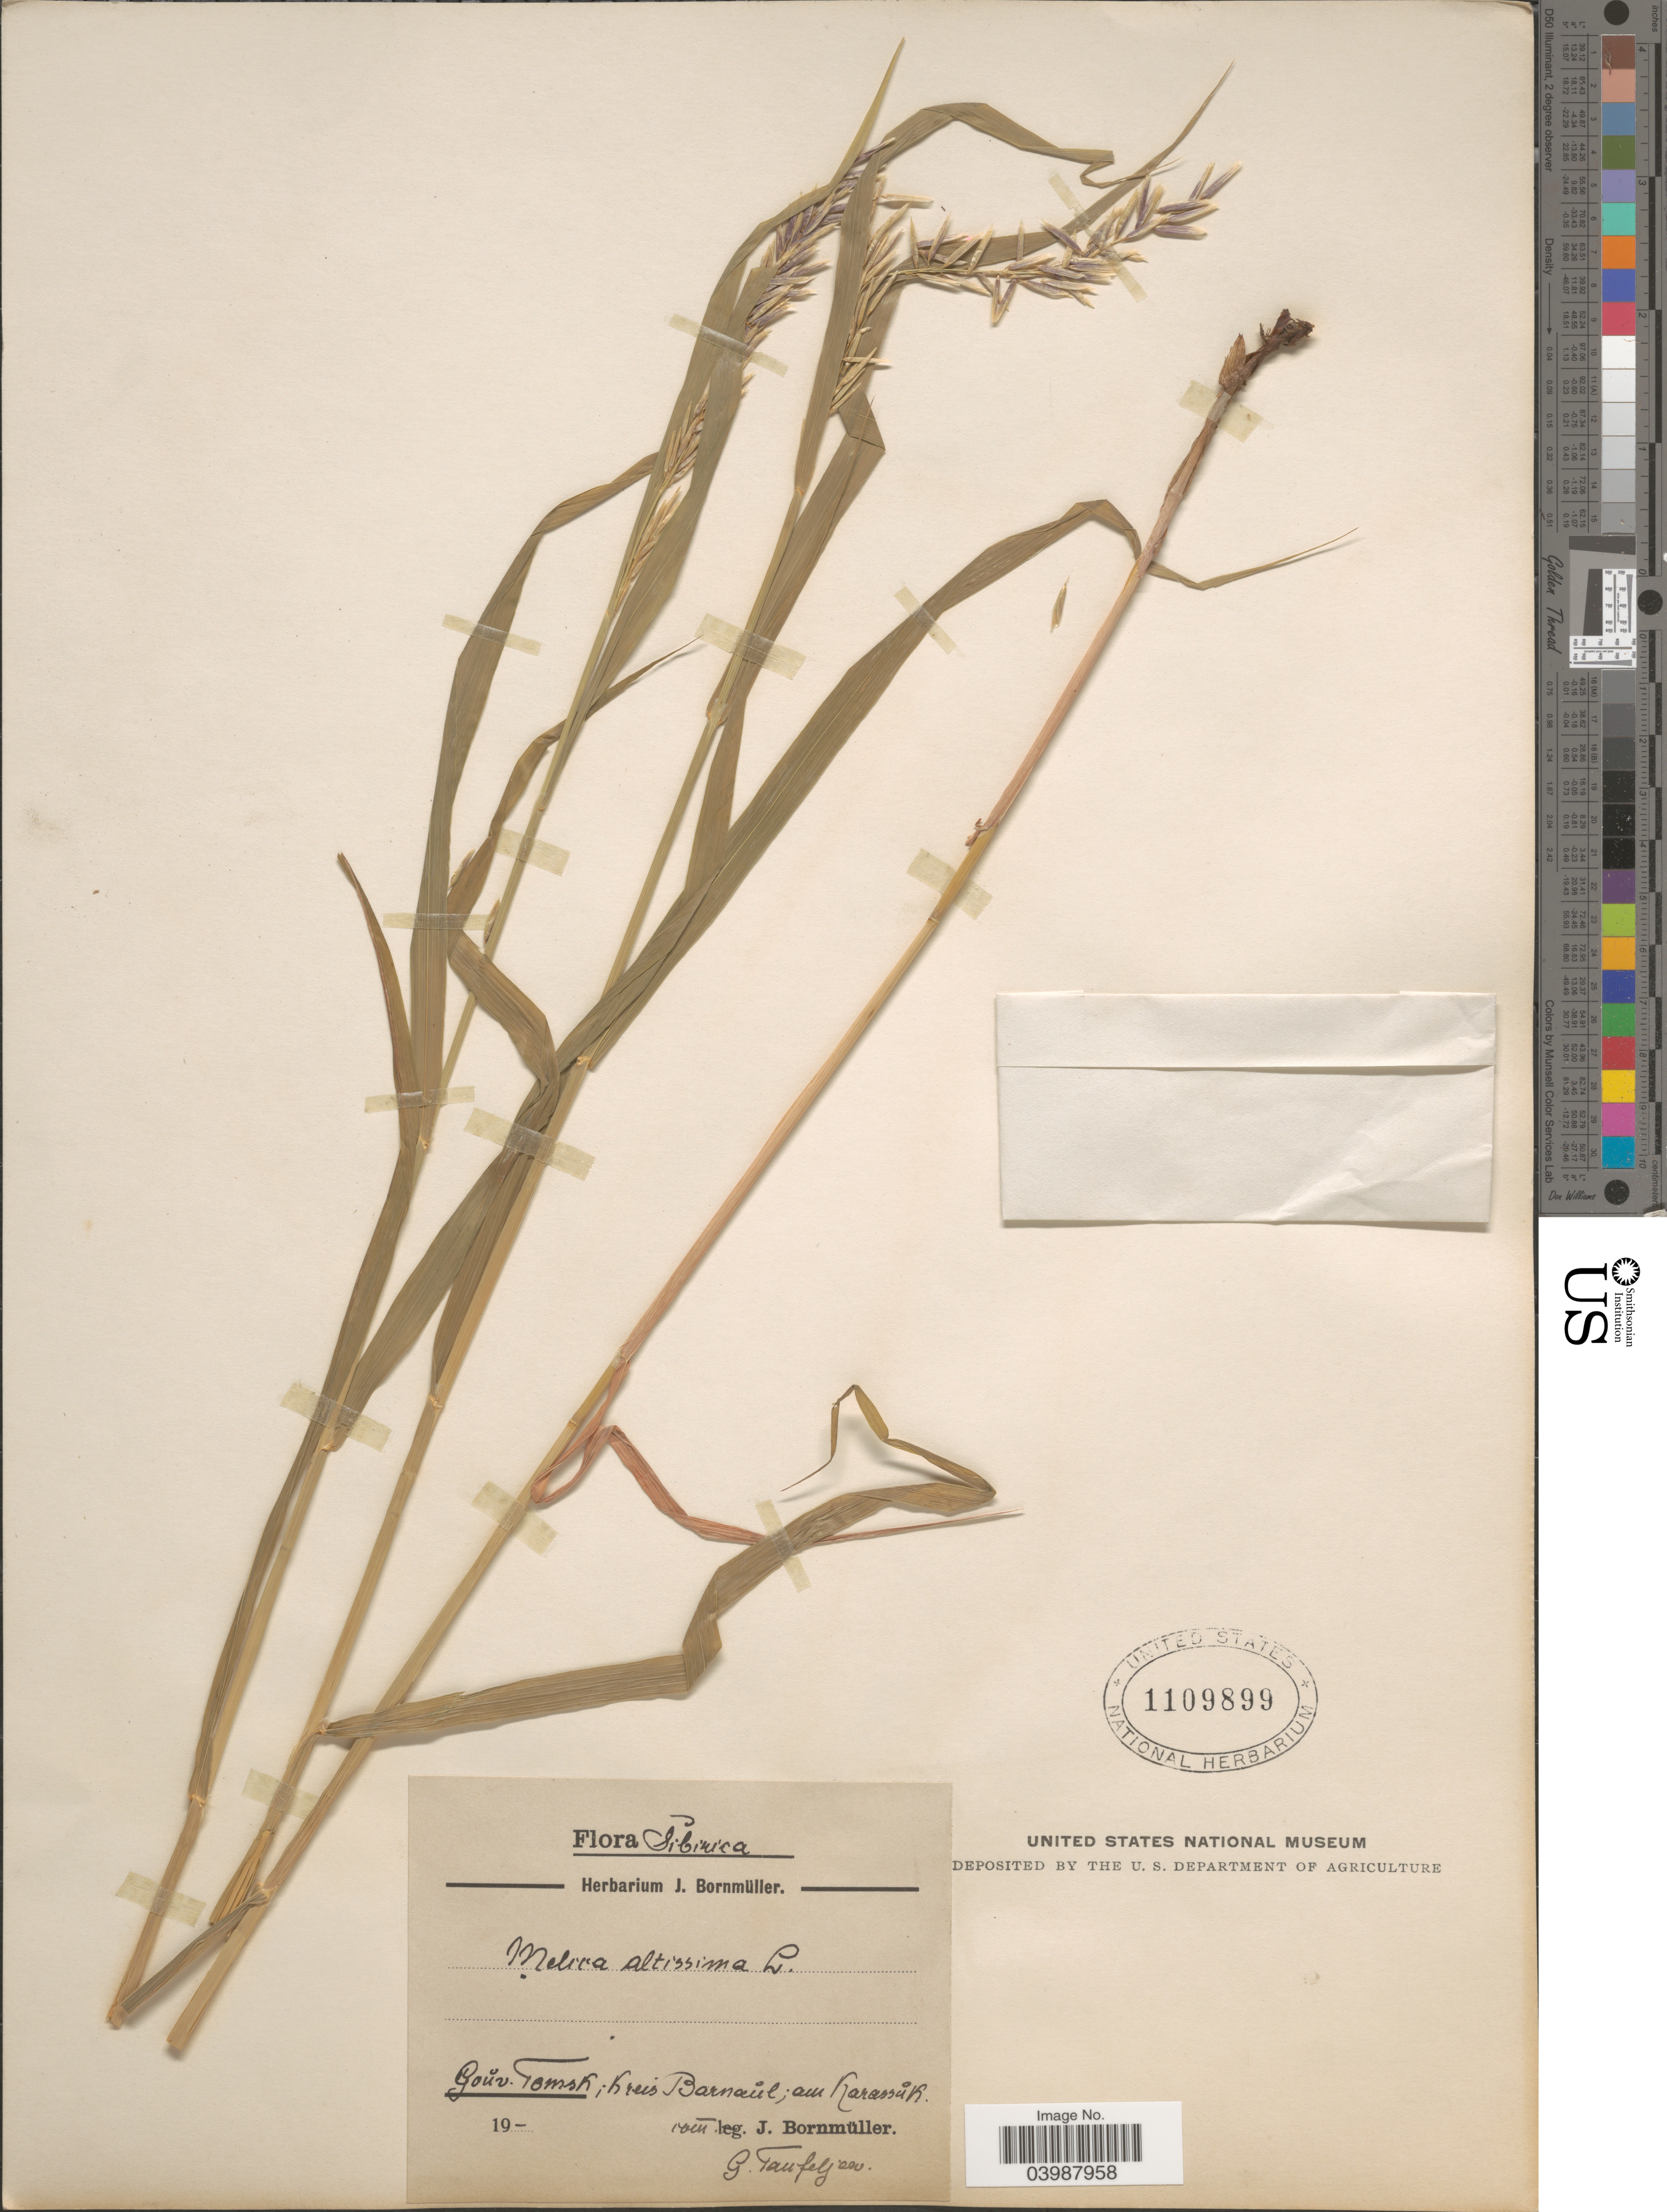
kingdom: Plantae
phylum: Tracheophyta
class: Liliopsida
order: Poales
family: Poaceae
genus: Melica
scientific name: Melica altissima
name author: L.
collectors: J. Bornmüller & G. Tanfely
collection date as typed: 19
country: Russian Federation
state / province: Novosibirsk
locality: Sibirica. Goův. Tomsk; Kreis Barnaůl; au Karassůk.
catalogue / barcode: US 1109899